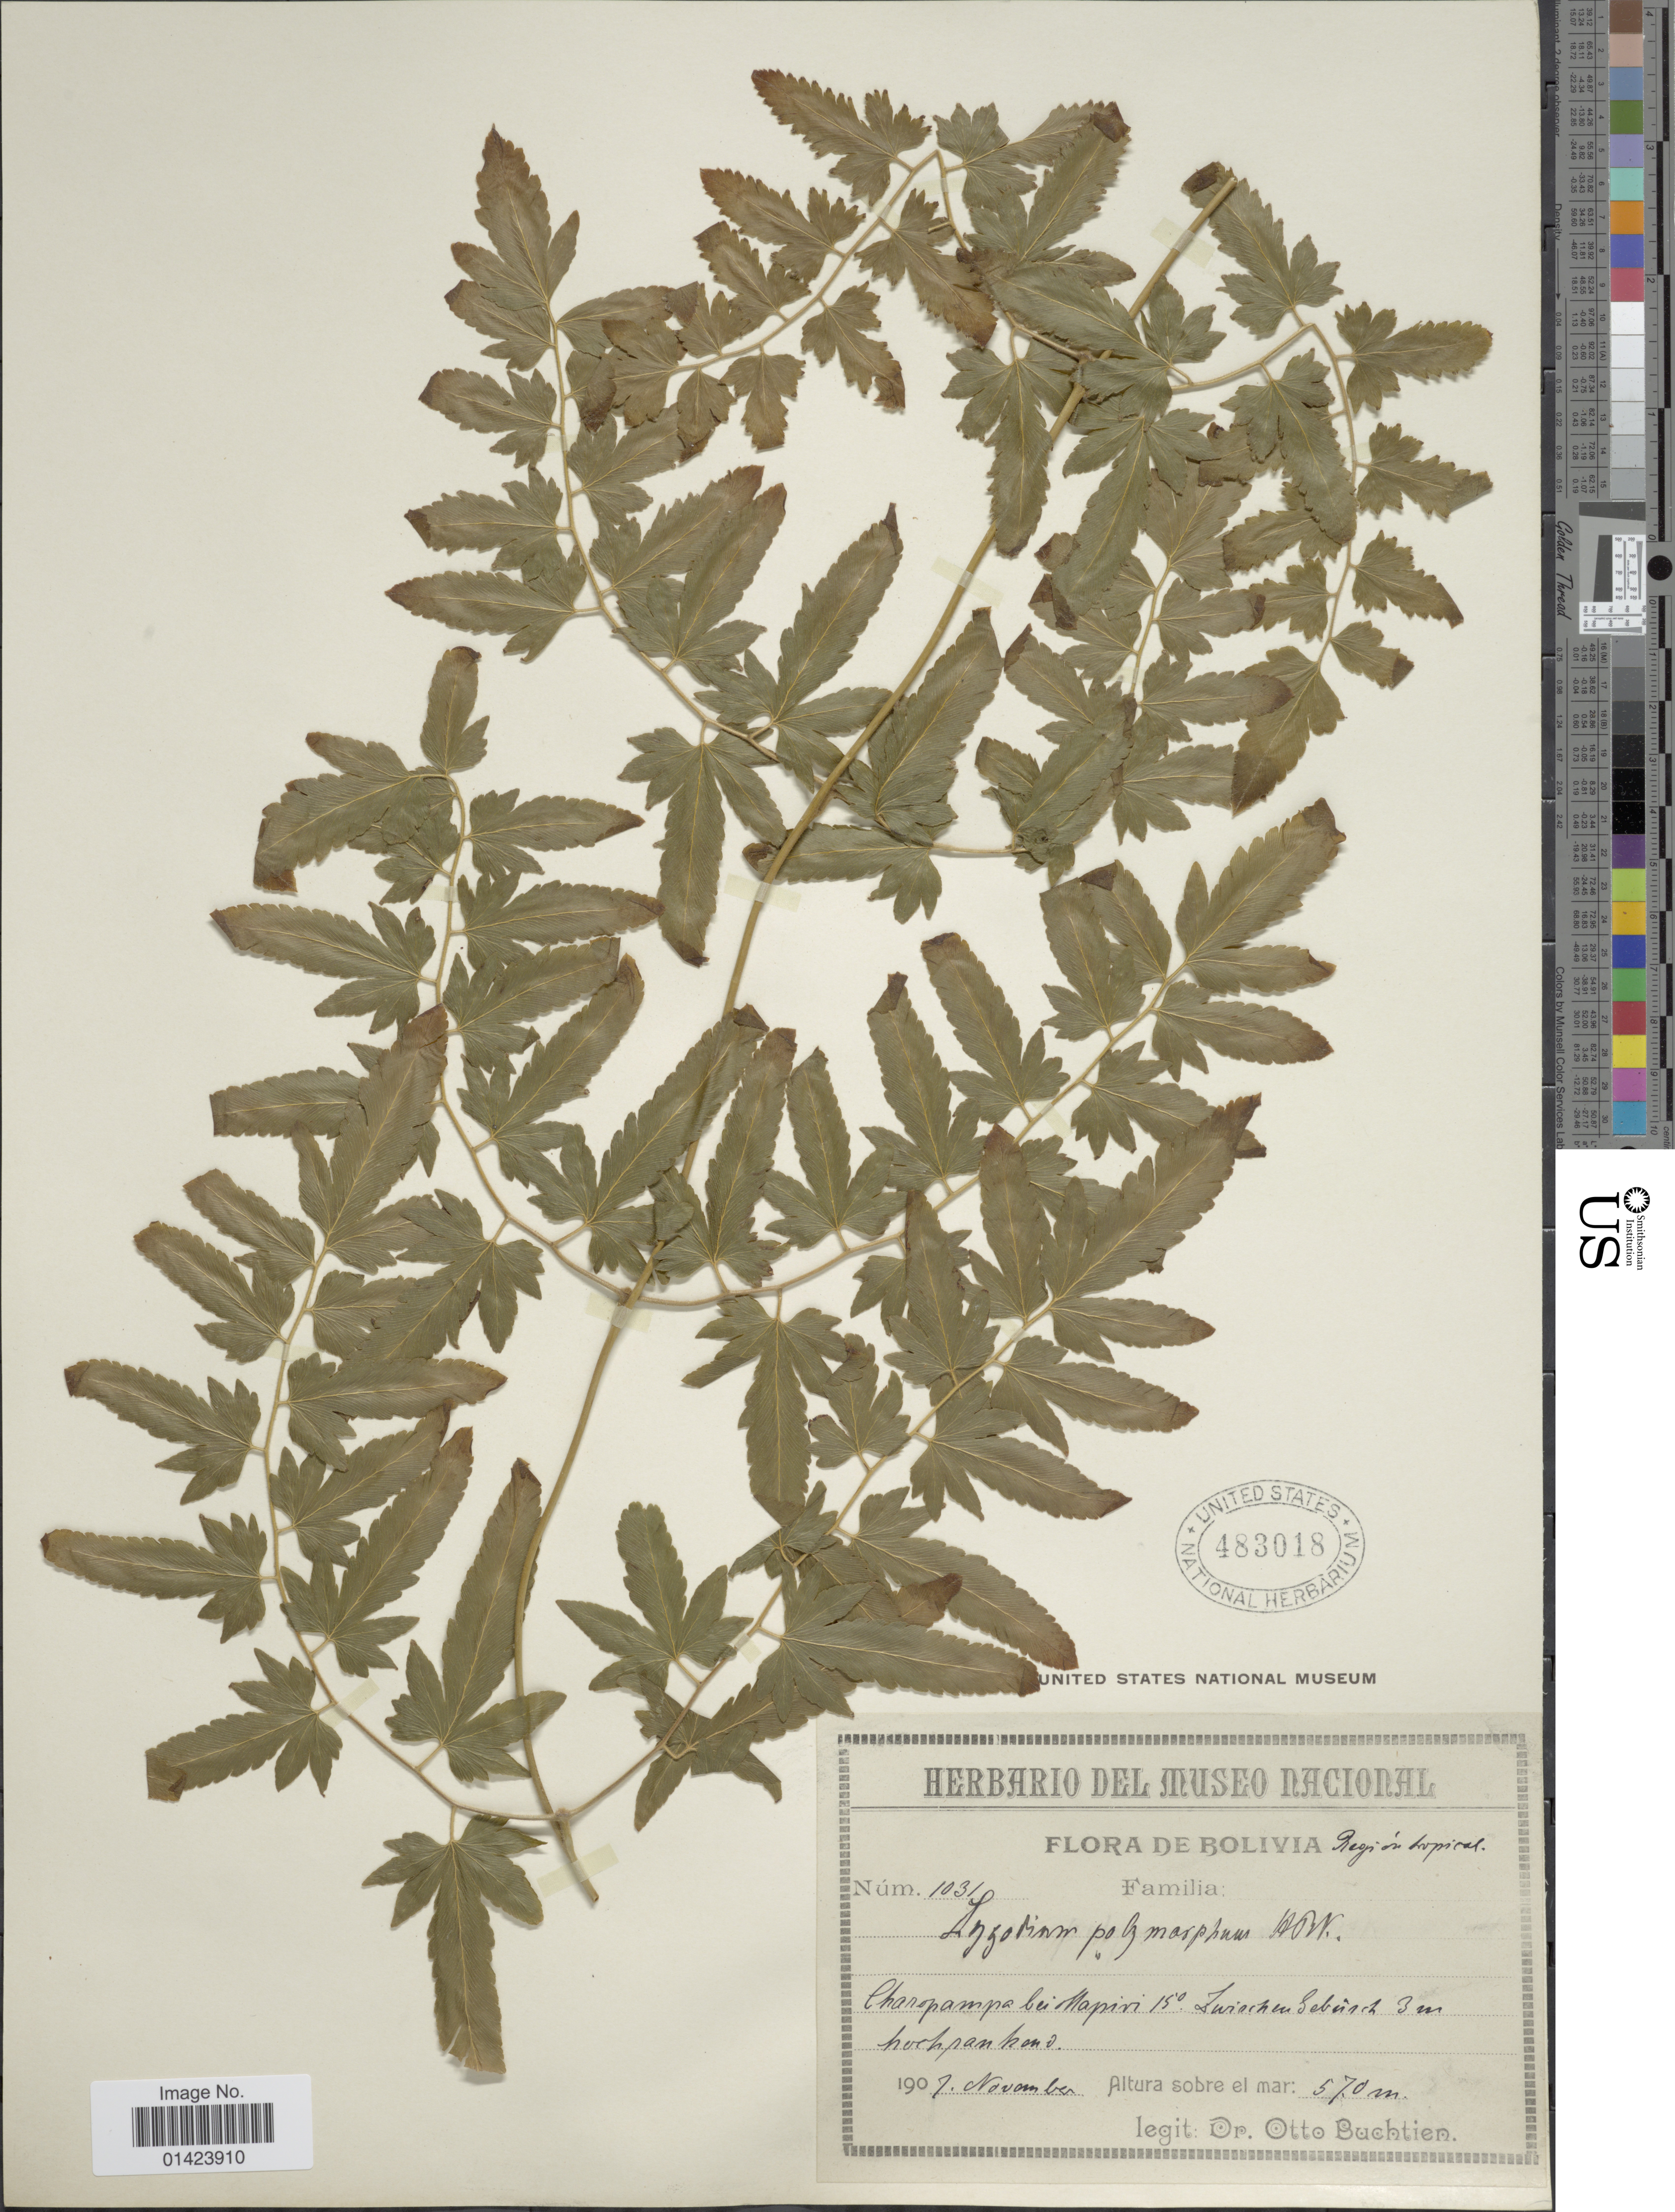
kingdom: Plantae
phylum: Tracheophyta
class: Polypodiopsida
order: Schizaeales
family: Lygodiaceae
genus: Lygodium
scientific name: Lygodium venustum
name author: Sw.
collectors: O. Buchtien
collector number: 1031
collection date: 1907-11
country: Bolivia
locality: Region tropical, Charopampa bei Mapiri 15º Br.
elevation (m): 570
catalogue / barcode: US 483018